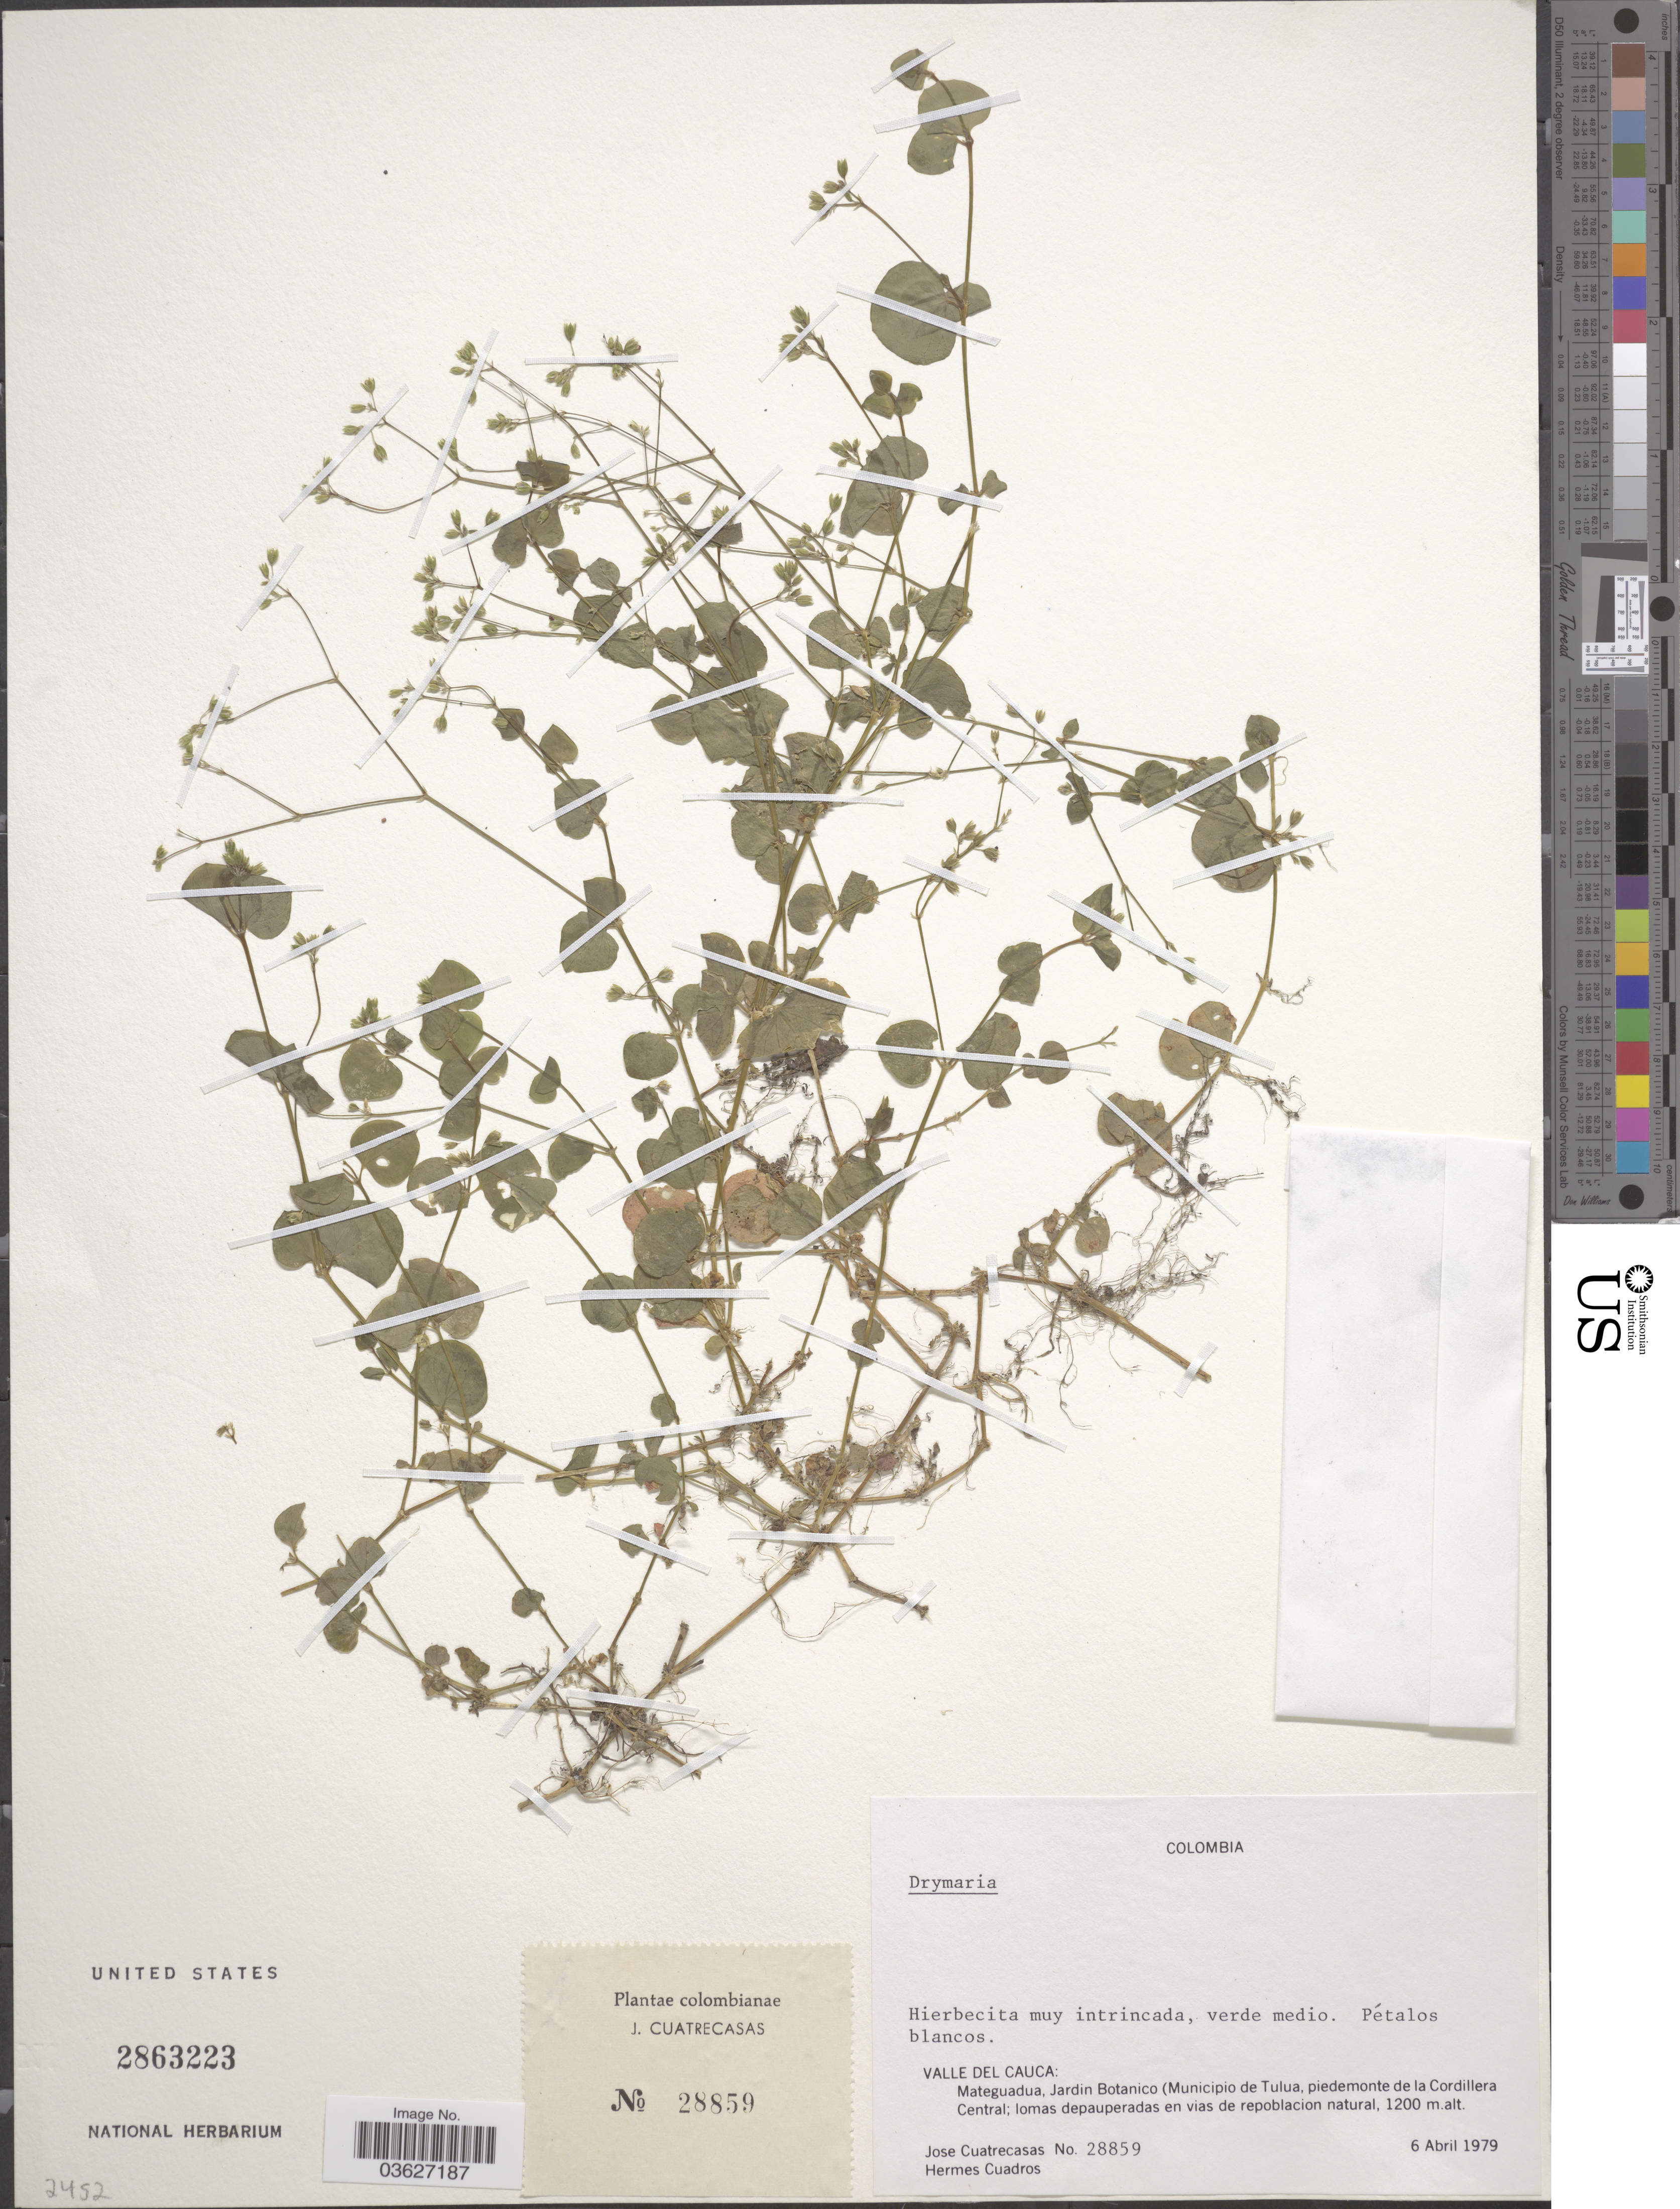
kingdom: Plantae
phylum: Tracheophyta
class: Magnoliopsida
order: Caryophyllales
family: Caryophyllaceae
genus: Drymaria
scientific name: Drymaria sp.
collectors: J. Cuatrecasas & H. Cuadros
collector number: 28859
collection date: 1979-04-06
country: Colombia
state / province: Valle del Cauca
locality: Mateguadua, Jardin Botanico (Municipio de Tulua, piedemonte de la Cordillera Central.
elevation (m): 1200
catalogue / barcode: US 2863223